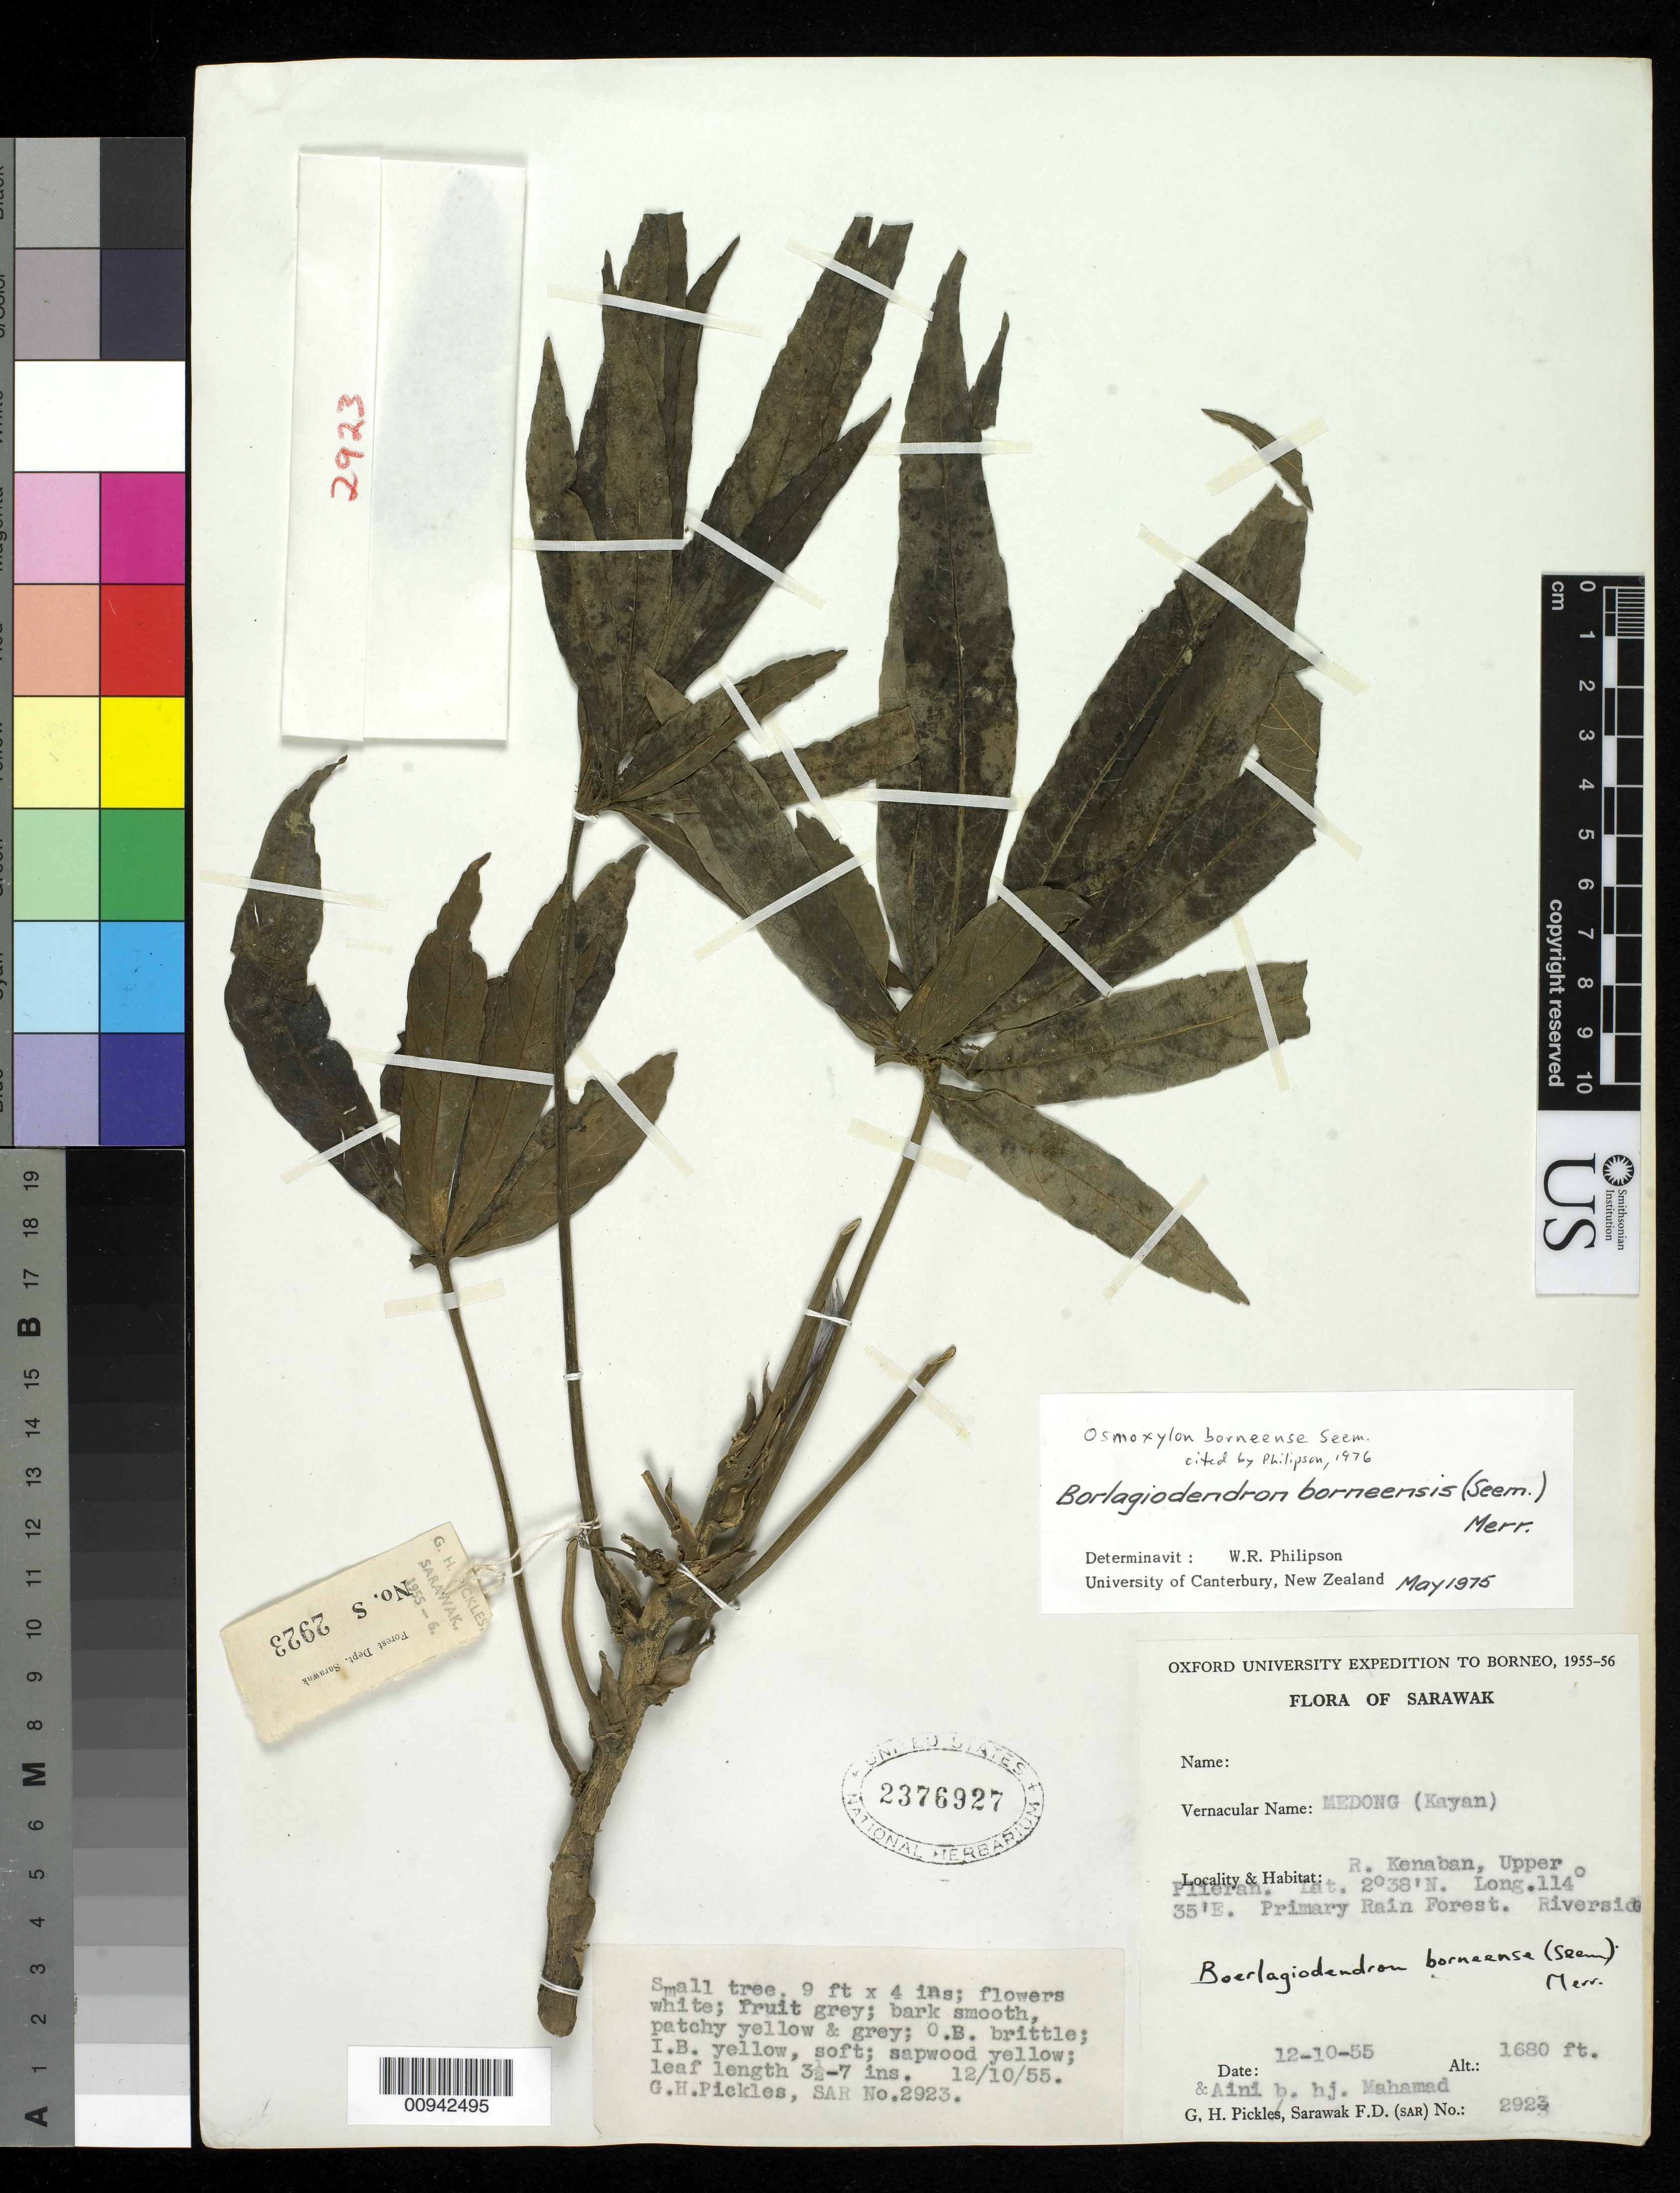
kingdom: Plantae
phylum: Tracheophyta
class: Magnoliopsida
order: Apiales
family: Araliaceae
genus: Osmoxylon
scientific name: Osmoxylon borneense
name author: Seem.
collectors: G. Pickles, B. Aini & H.J. Mahamad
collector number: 2923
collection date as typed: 10 Dec 1955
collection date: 1955-12-10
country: Malaysia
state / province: Sarawak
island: Borneo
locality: R. Kenaban,upper Pileran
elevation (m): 512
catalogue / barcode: US 2376927